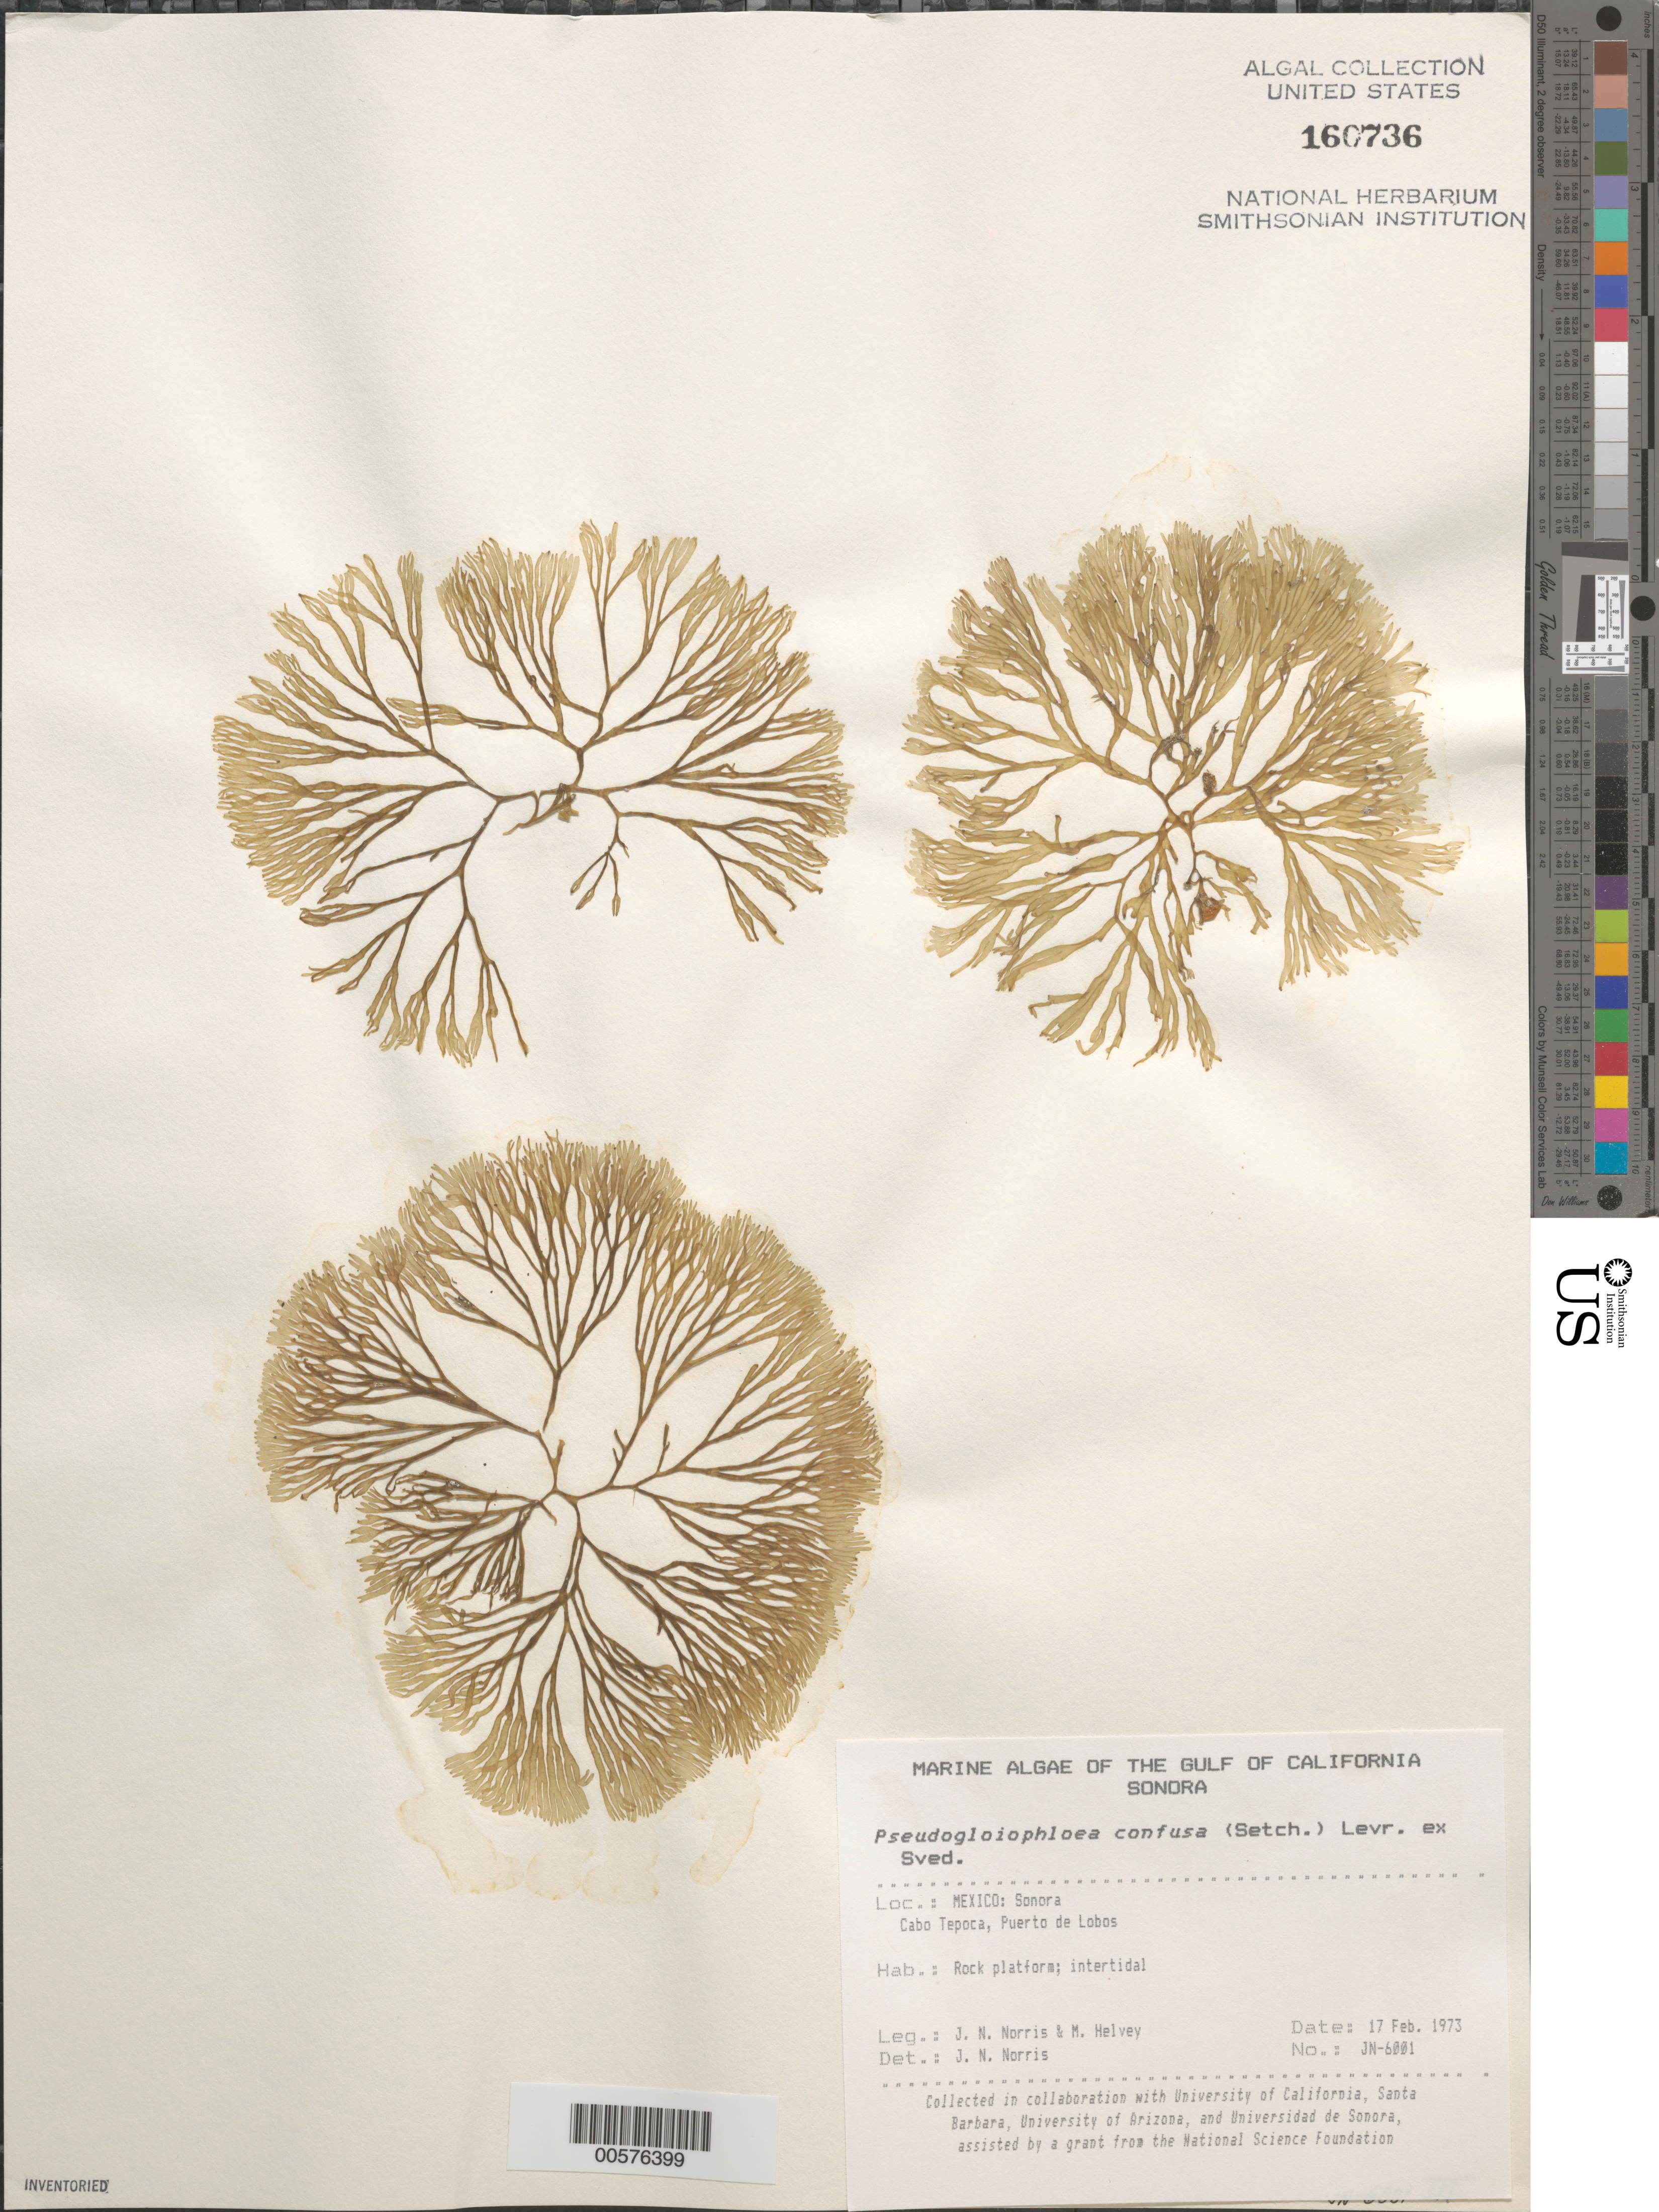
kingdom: Plantae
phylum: Rhodophyta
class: Florideophyceae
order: Nemaliales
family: Scinaiaceae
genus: Scinaia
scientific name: Scinaia confusa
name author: (Setch.) Huisman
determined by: Algae name updating Project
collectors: J. N. Norris & M. Helvey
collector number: JN-6001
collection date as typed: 17 Feb 1973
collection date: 1973-02-17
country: Mexico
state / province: Sonora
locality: Cabo Tepoca, Puerto de Lobos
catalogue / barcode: US 160736